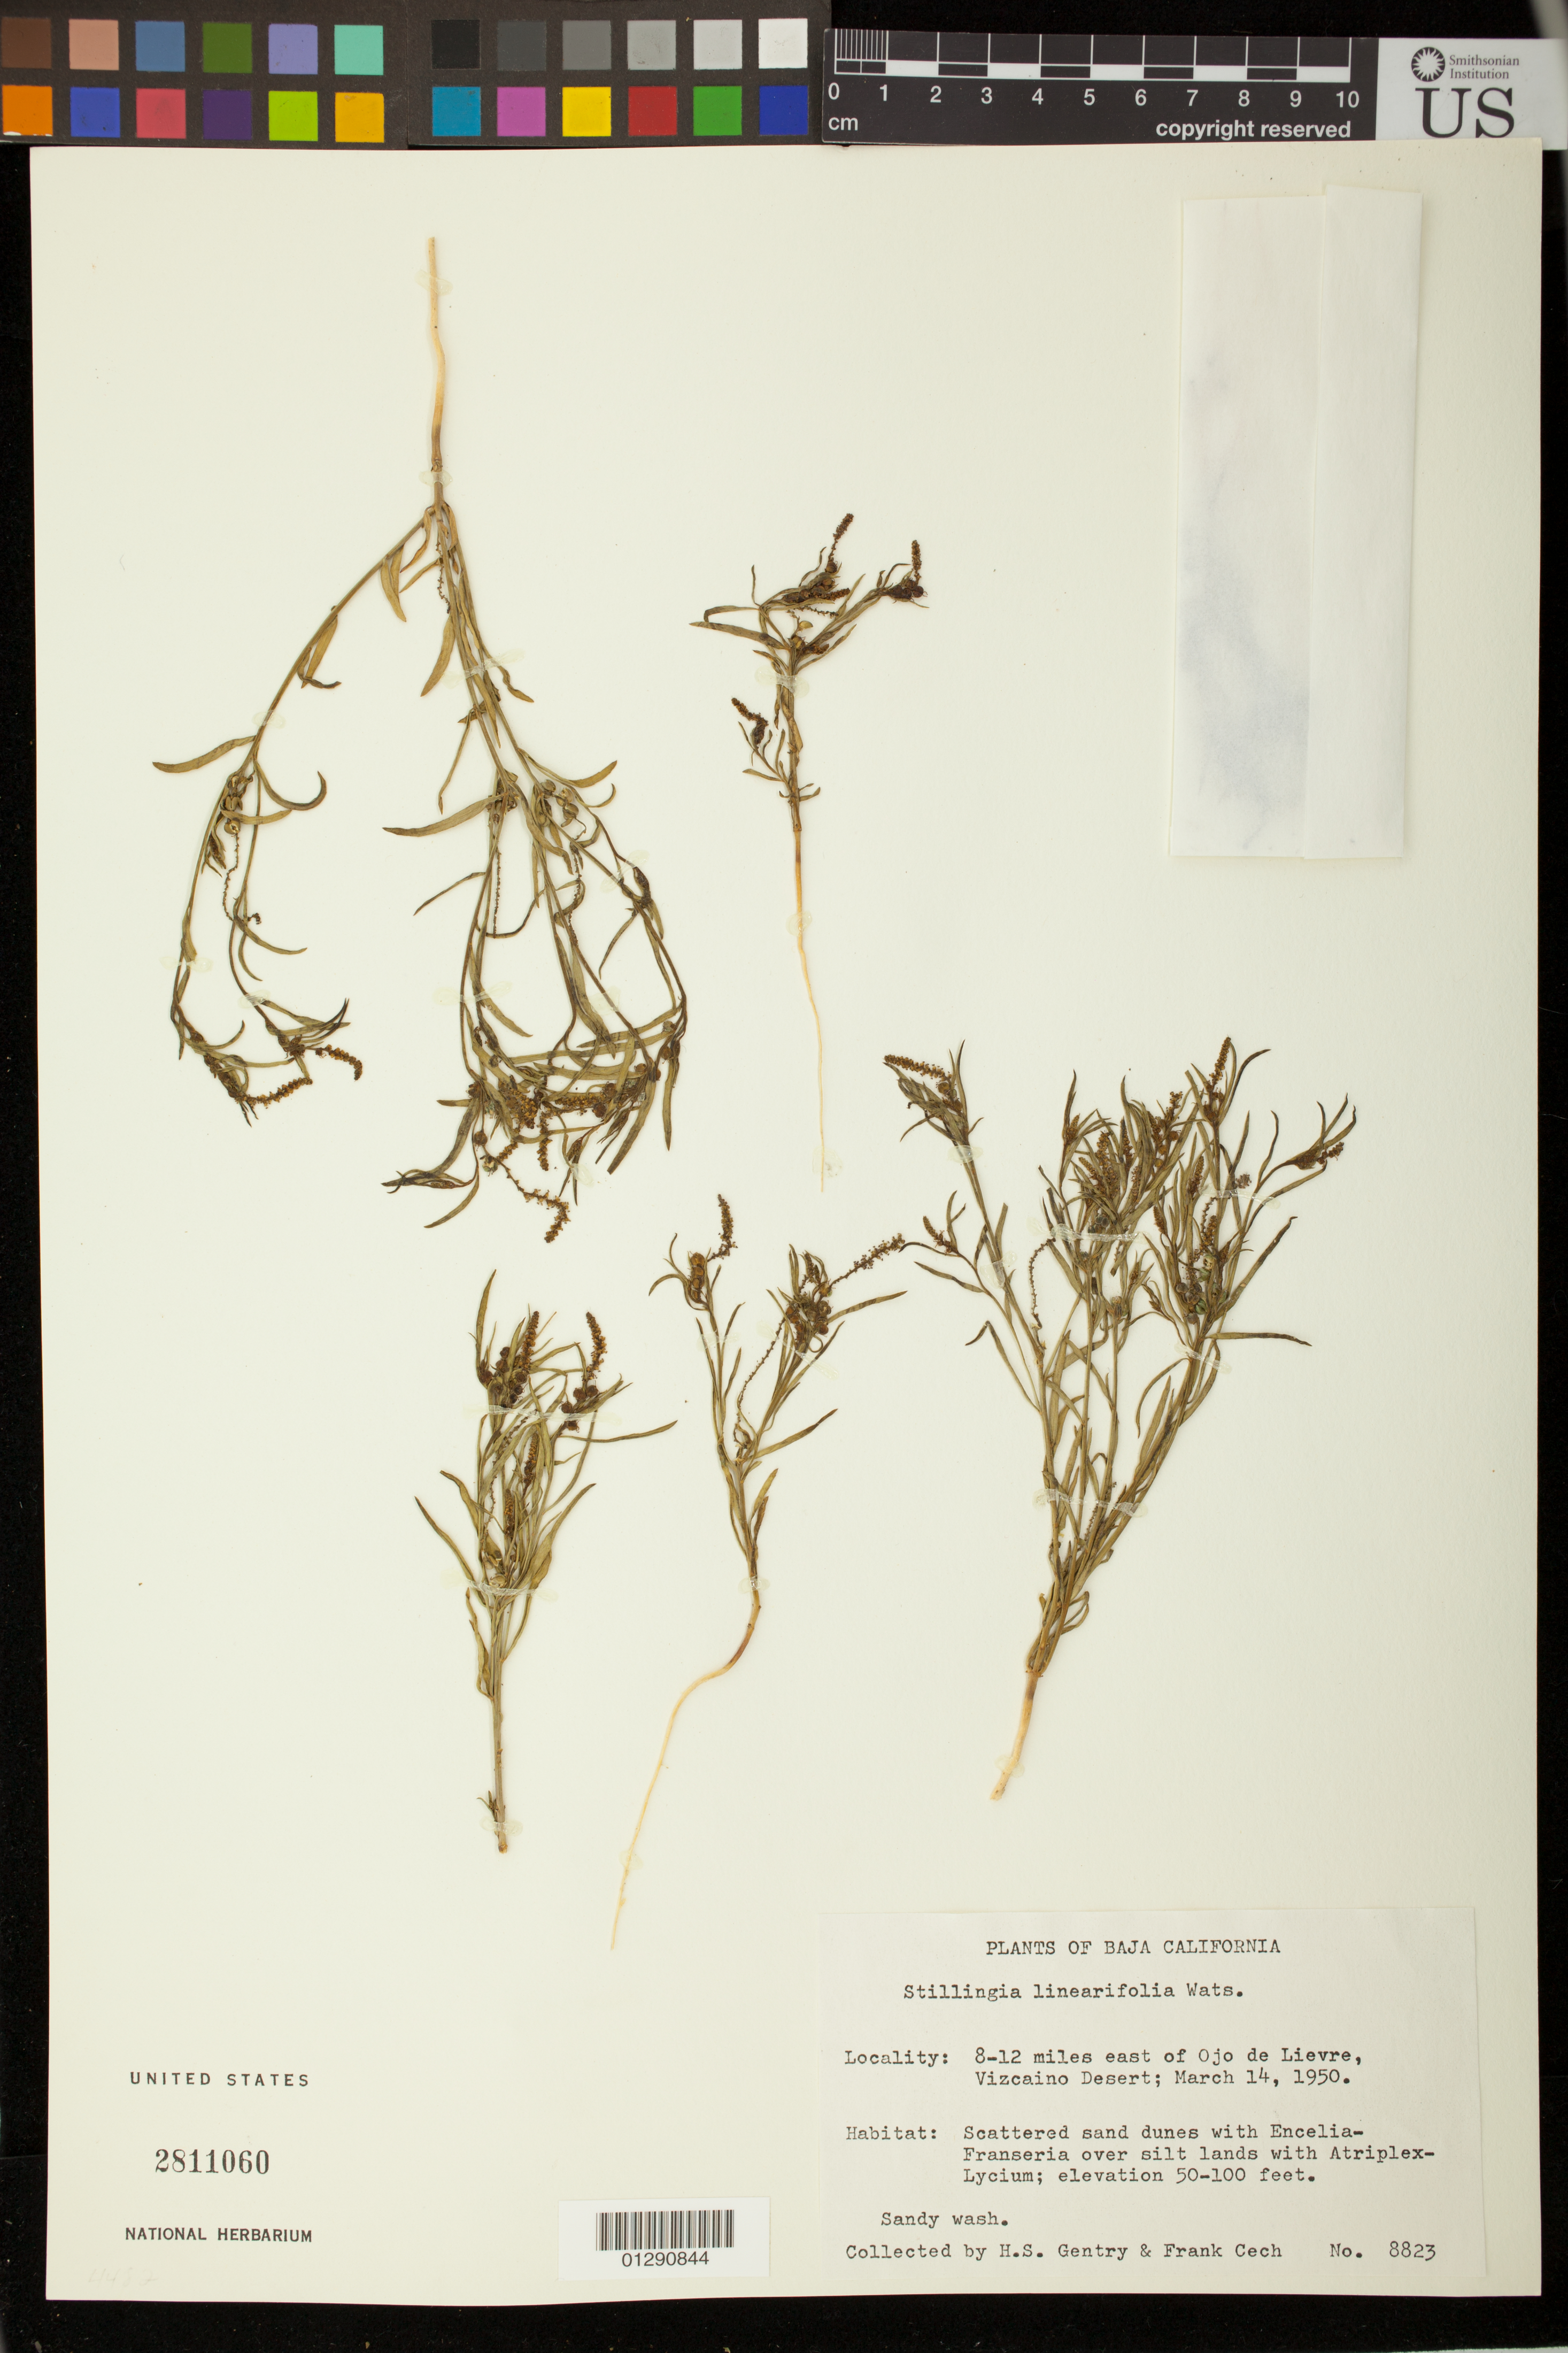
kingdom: Plantae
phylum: Tracheophyta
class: Magnoliopsida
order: Malpighiales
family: Euphorbiaceae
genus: Stillingia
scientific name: Stillingia linearifolia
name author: S. Watson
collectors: H. S. Gentry & F. Cech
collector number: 8823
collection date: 1950-03-14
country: Mexico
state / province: Baja California Sur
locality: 8 - 12 miles east of Ojo de Lievre, Vizcaino Desert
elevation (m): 15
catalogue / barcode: US 2811060